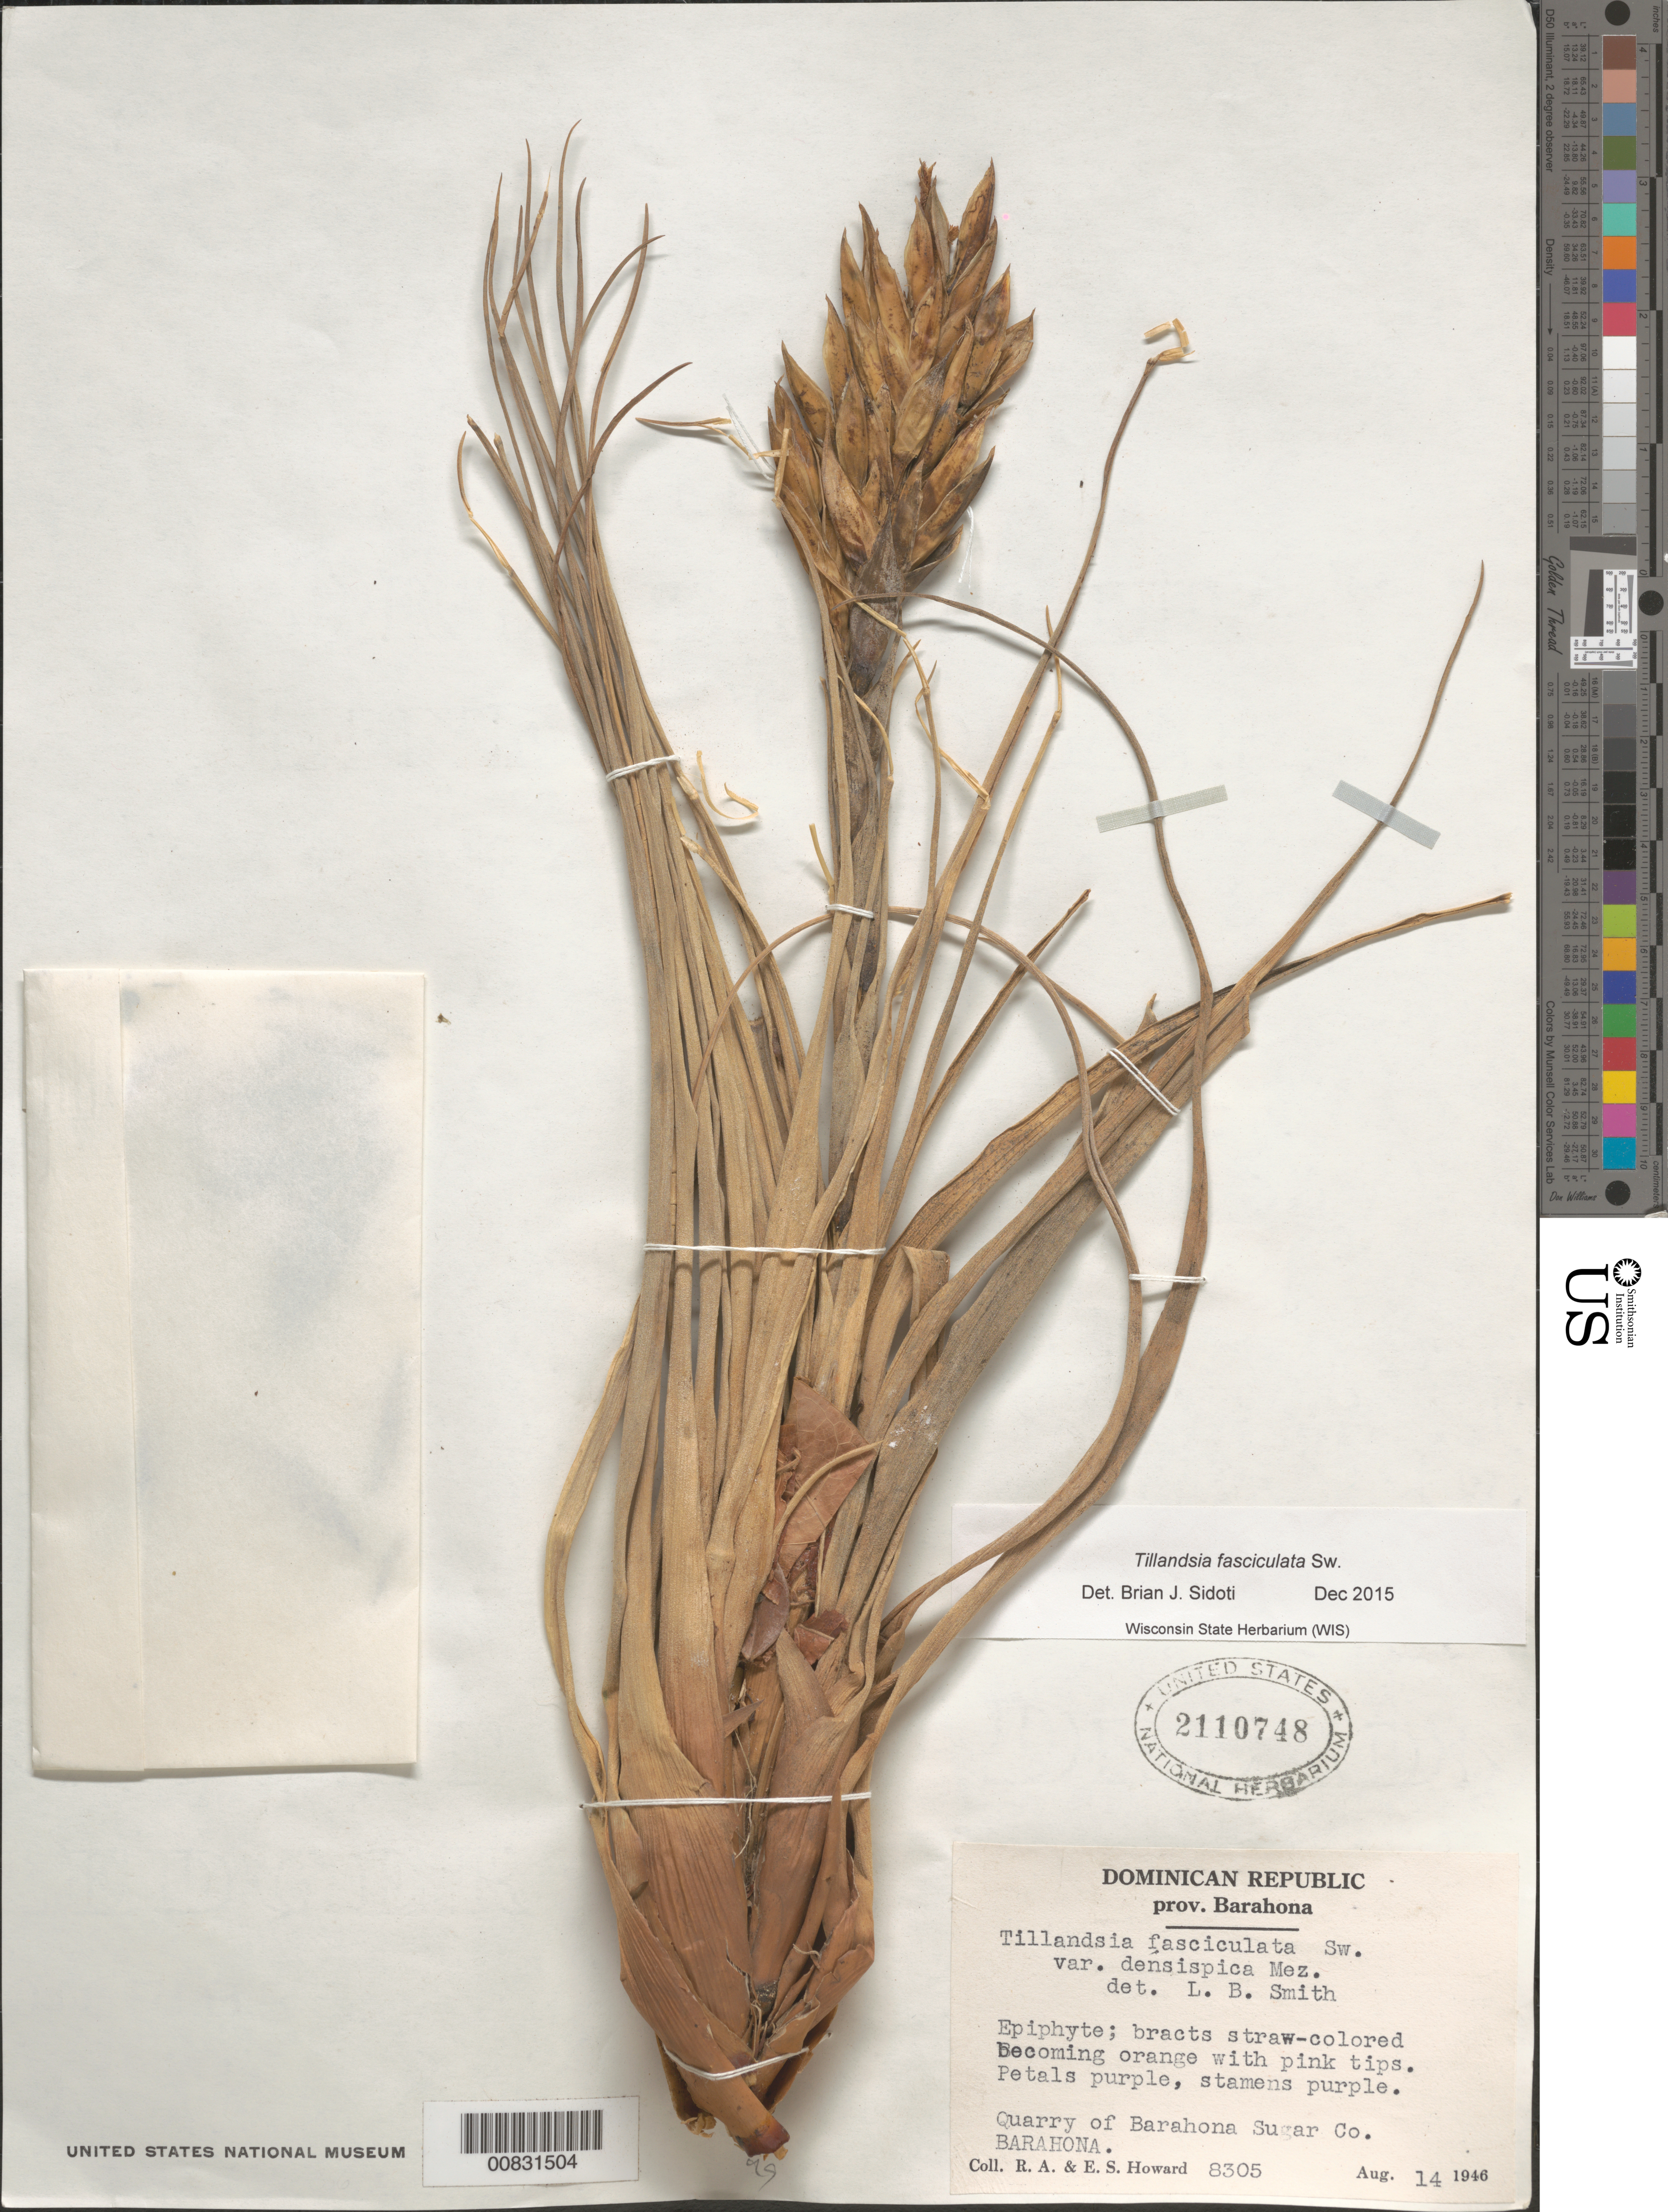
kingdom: Plantae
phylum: Tracheophyta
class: Liliopsida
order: Poales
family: Bromeliaceae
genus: Tillandsia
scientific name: Tillandsia fasciculata var. densispica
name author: Mez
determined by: Smith, Lyman B., (US), NMNH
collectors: R. A. Howard & E. S. Howard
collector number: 8305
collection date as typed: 14 Aug 1946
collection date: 1946-08-14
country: Dominican Republic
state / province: Barahona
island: Hispaniola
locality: Quarry of Barahona Sugar Co., Barahona.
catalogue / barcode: US 2110748